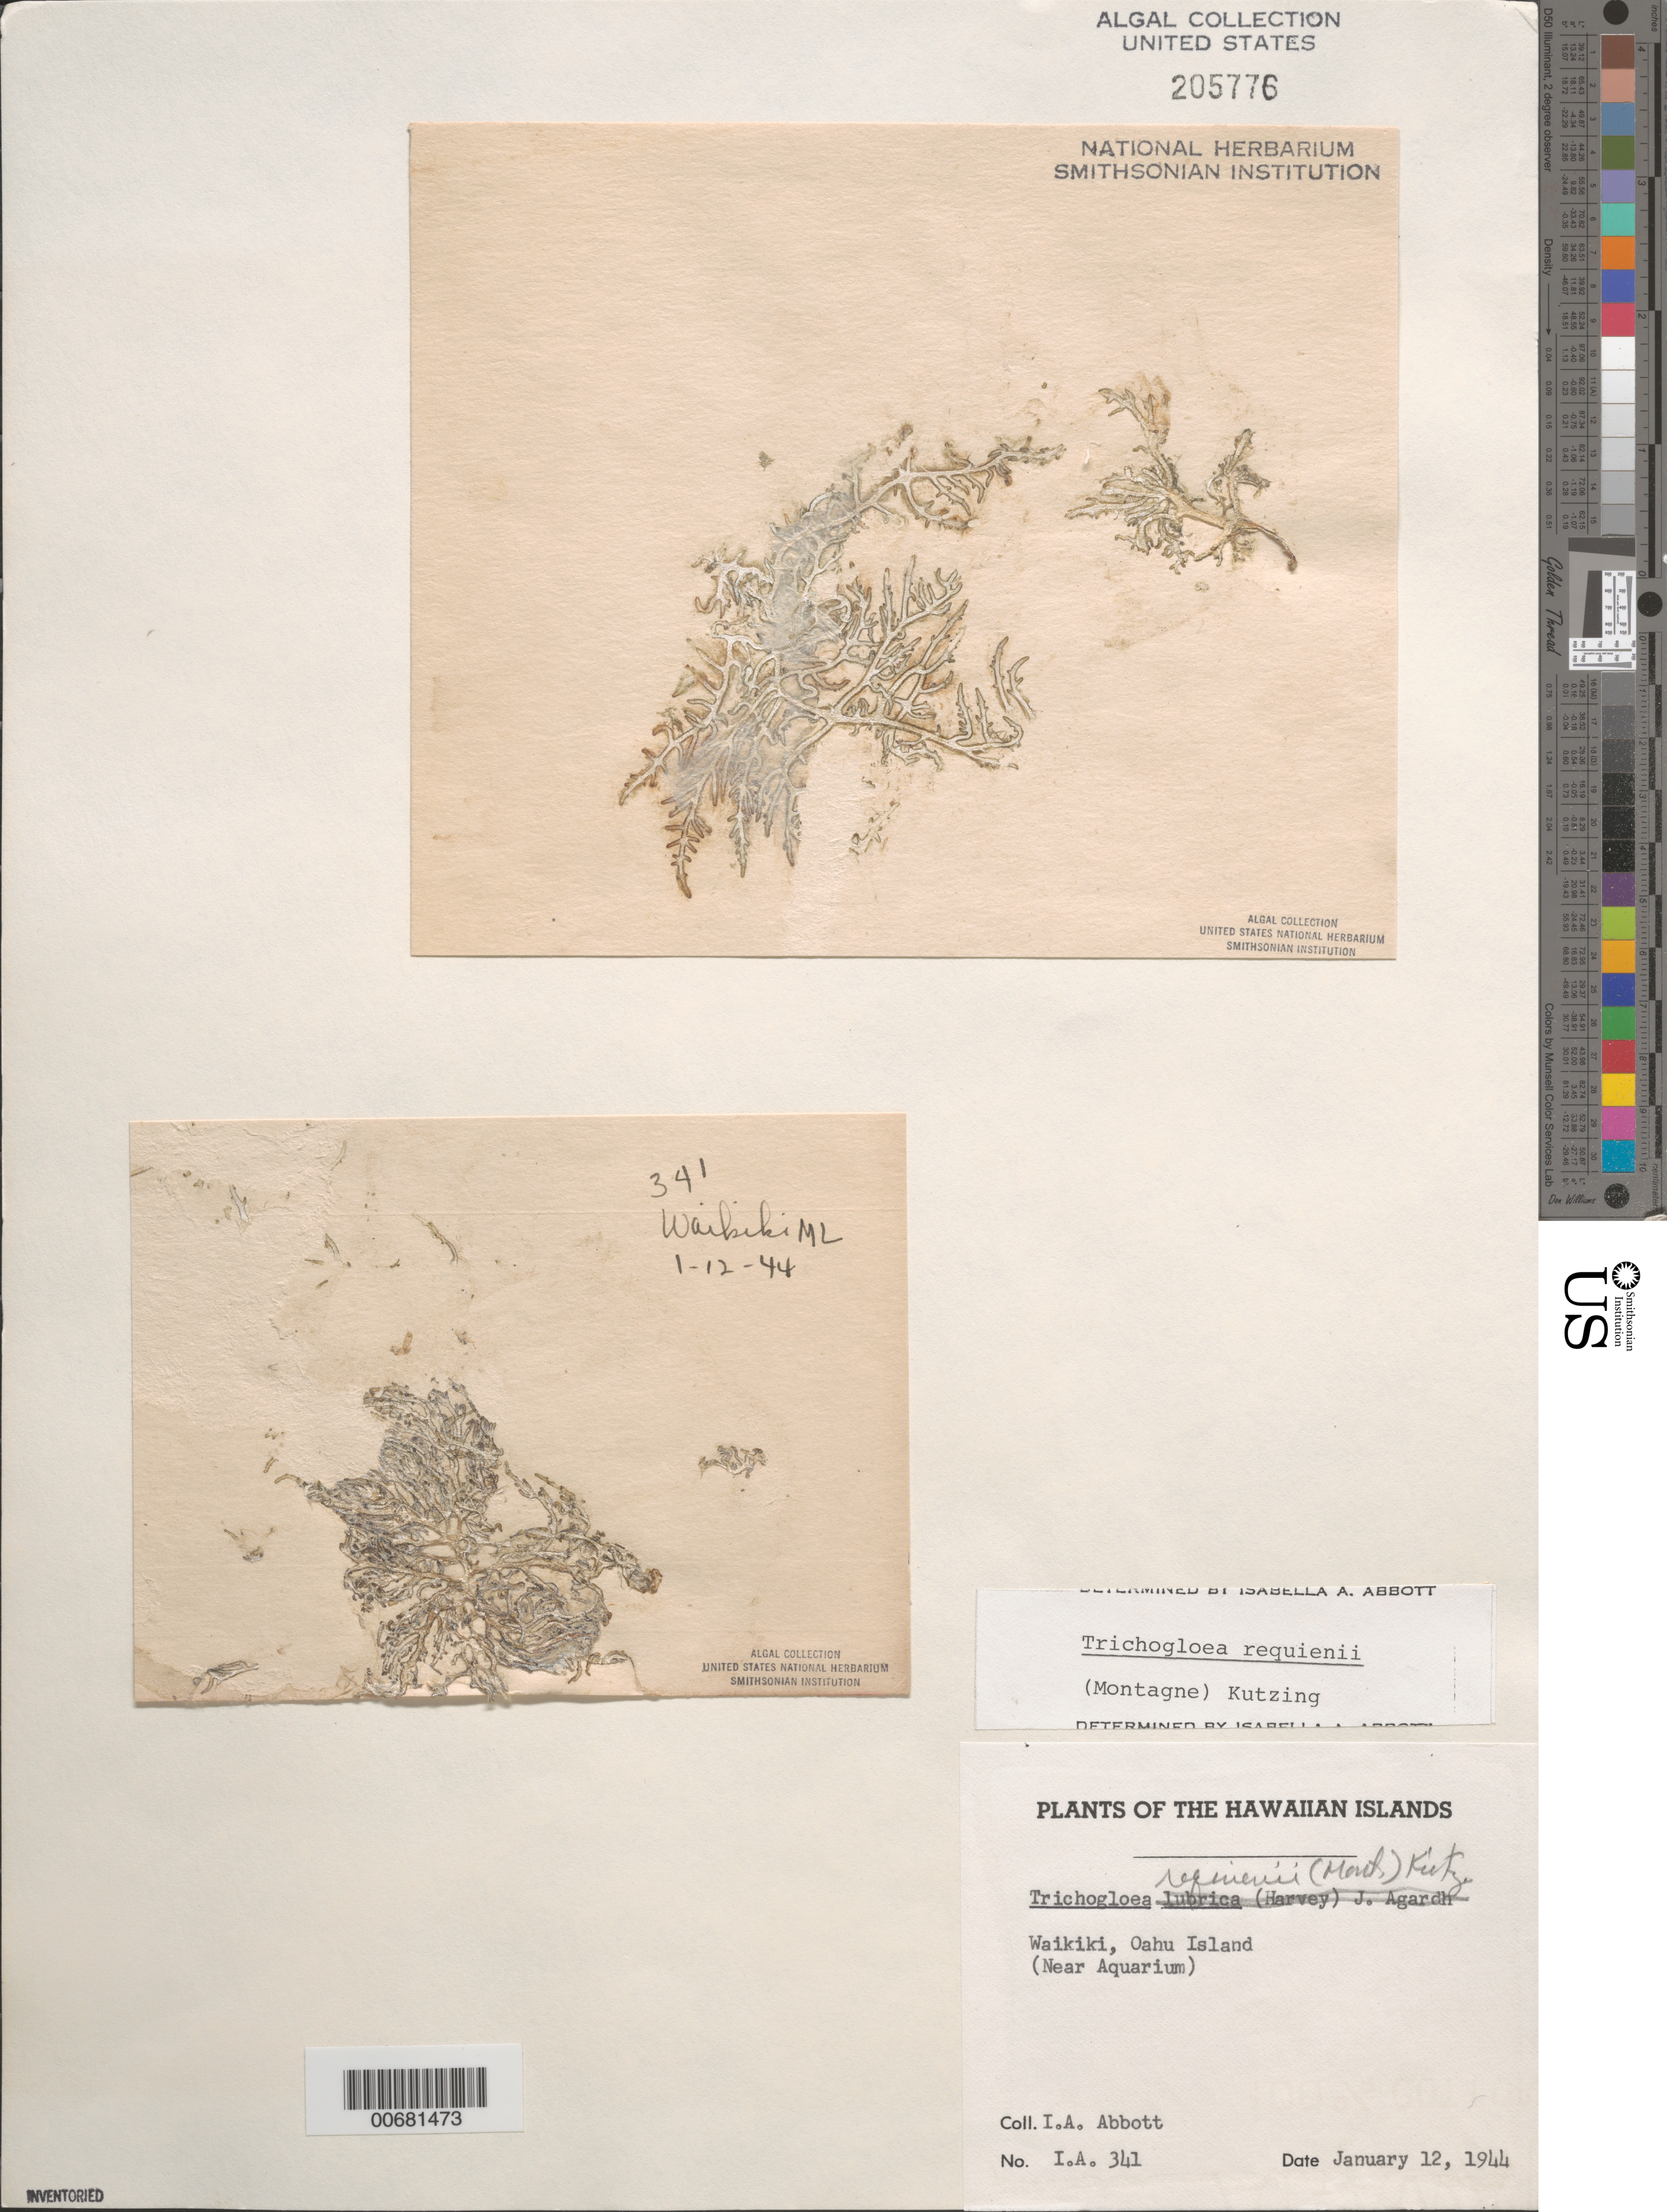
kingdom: Plantae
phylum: Rhodophyta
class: Florideophyceae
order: Nemaliales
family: Liagoraceae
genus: Trichogloea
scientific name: Trichogloea requienii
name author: (Mont.) Kütz.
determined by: Abbott, Isabella A.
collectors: I. A. Abbott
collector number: IAA 341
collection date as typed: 12 Jan 1944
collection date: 1944-01-12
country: United States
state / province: Hawaii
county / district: Honolulu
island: Oahu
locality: Waikiki near Aquarium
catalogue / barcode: US 205776